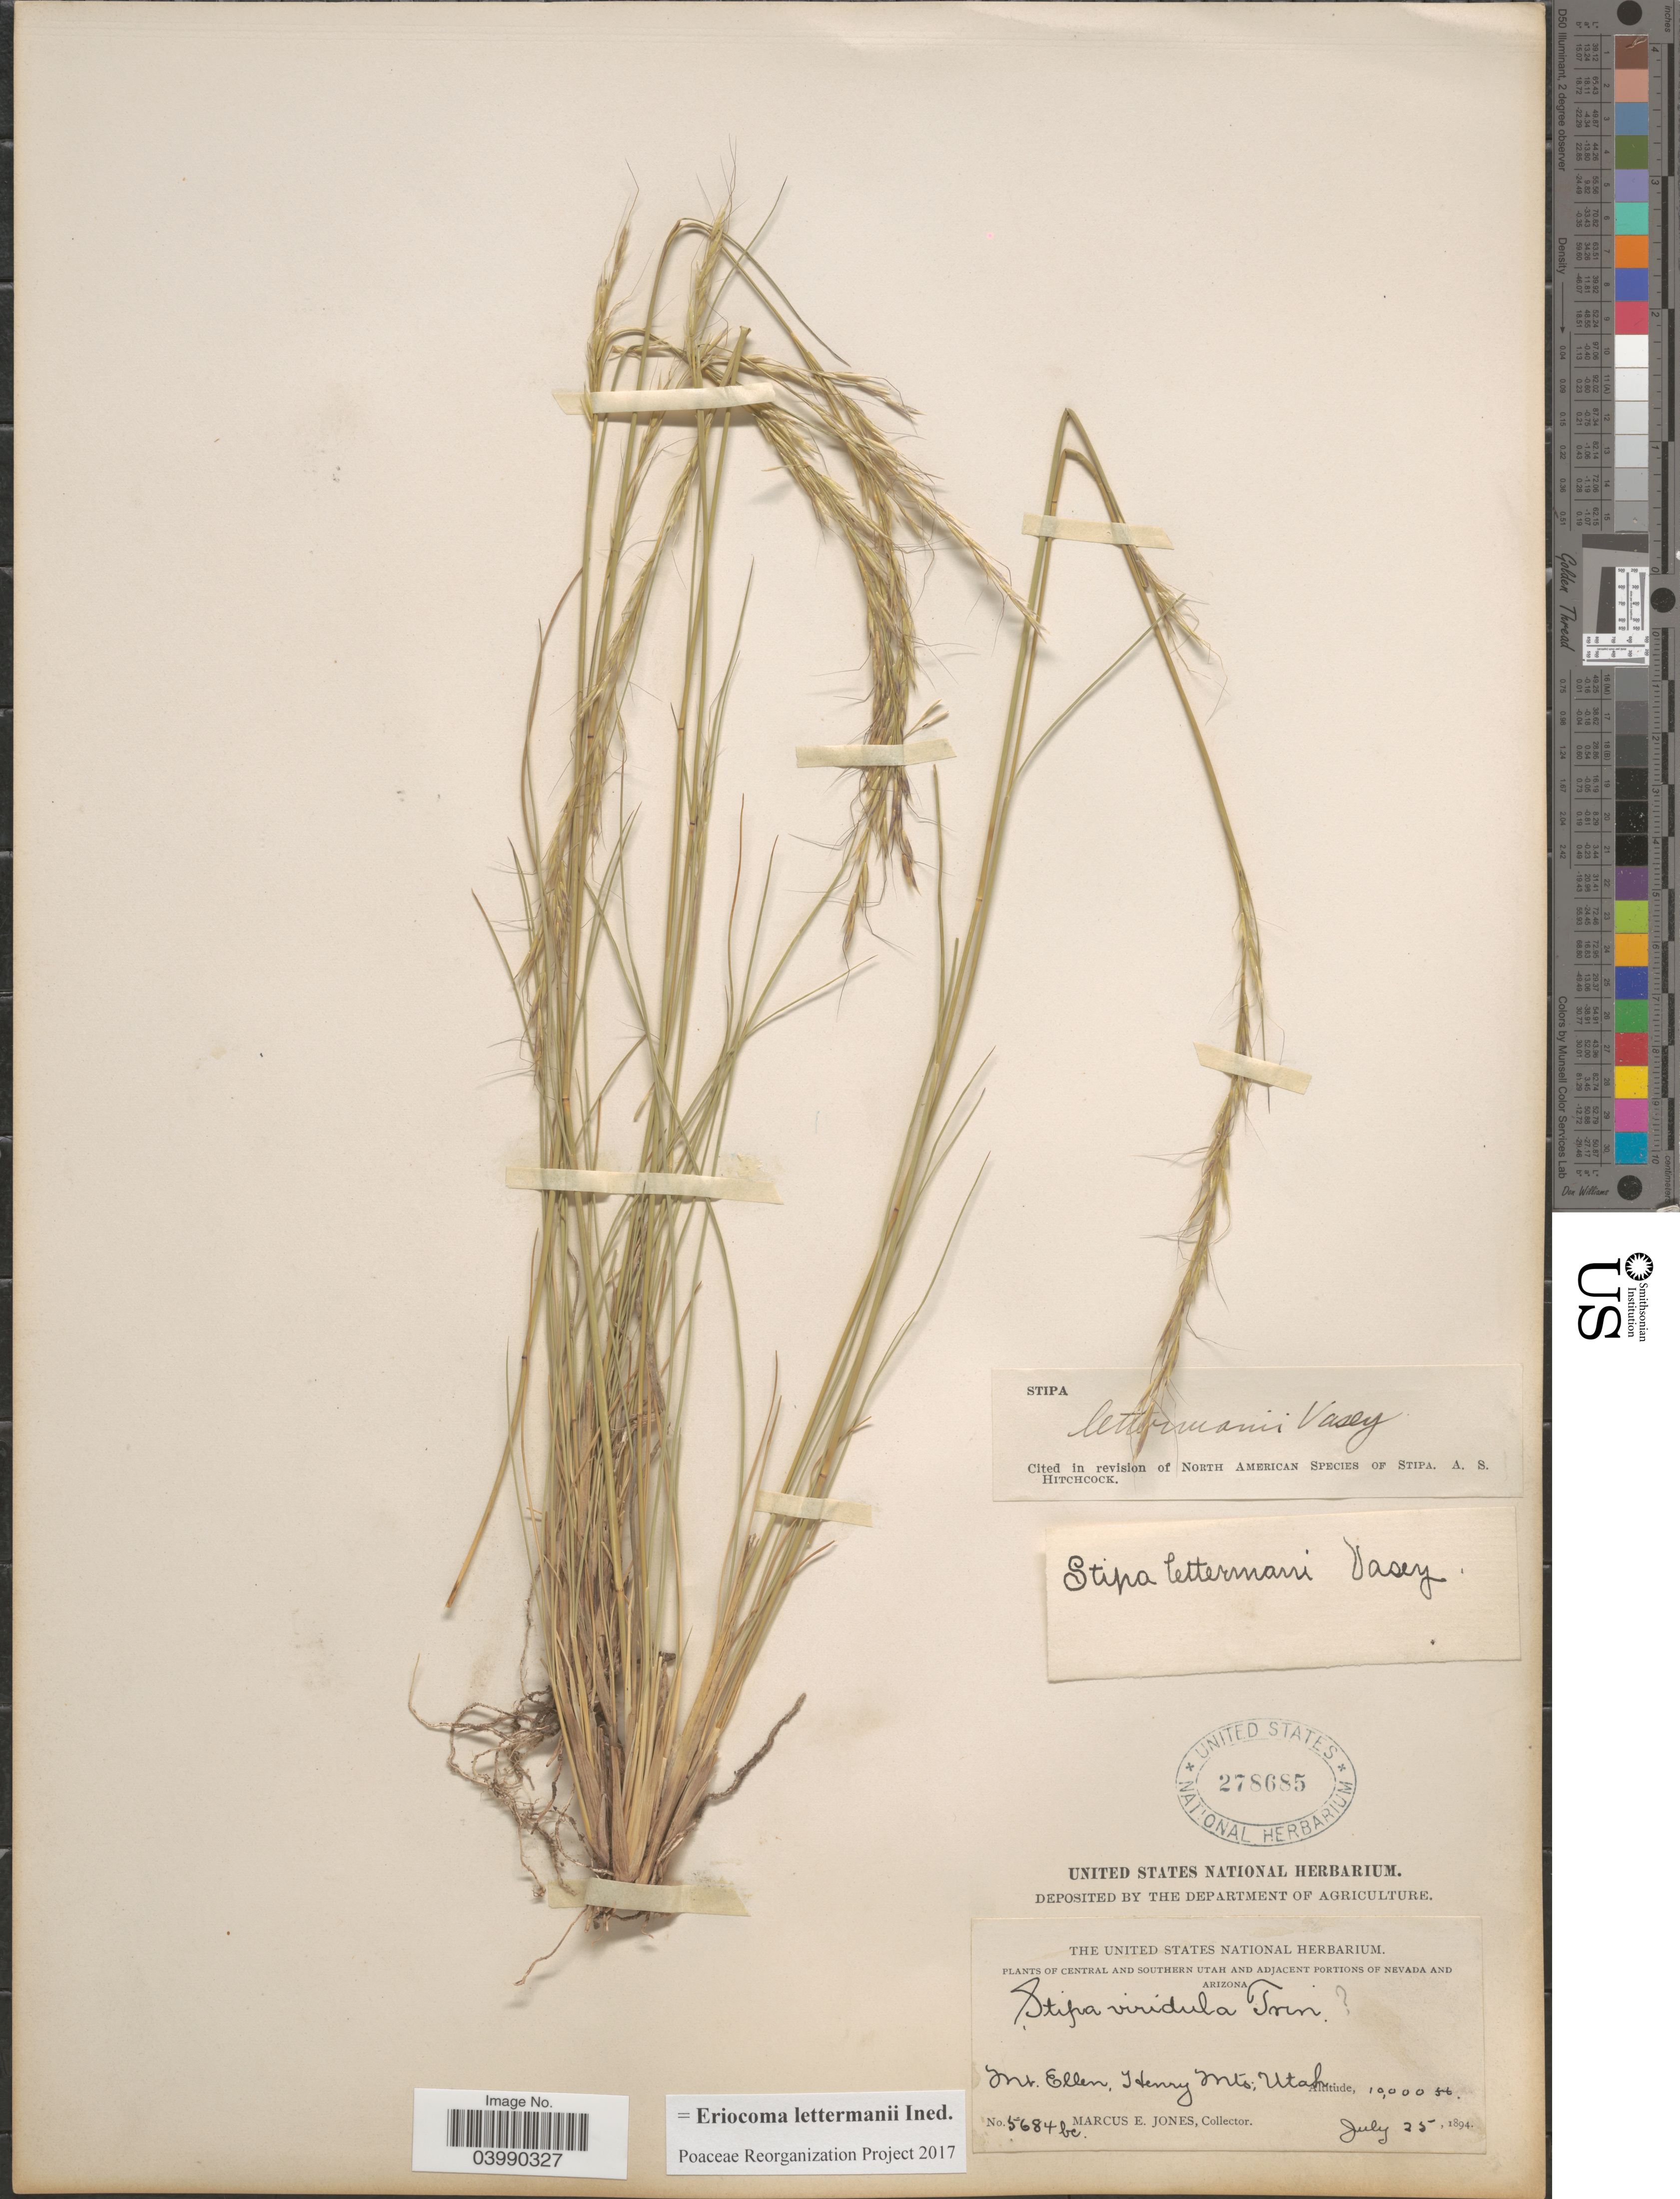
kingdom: Plantae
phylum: Tracheophyta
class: Liliopsida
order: Poales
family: Poaceae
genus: Eriocoma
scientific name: Eriocoma lettermanii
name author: (Vasey) Romasch.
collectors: M. E. Jones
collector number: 5684bc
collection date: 1894-07-25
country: United States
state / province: Utah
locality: Central and Southern Utah. Mt. Ellen. Henry Mts.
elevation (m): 3048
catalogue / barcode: US 278685